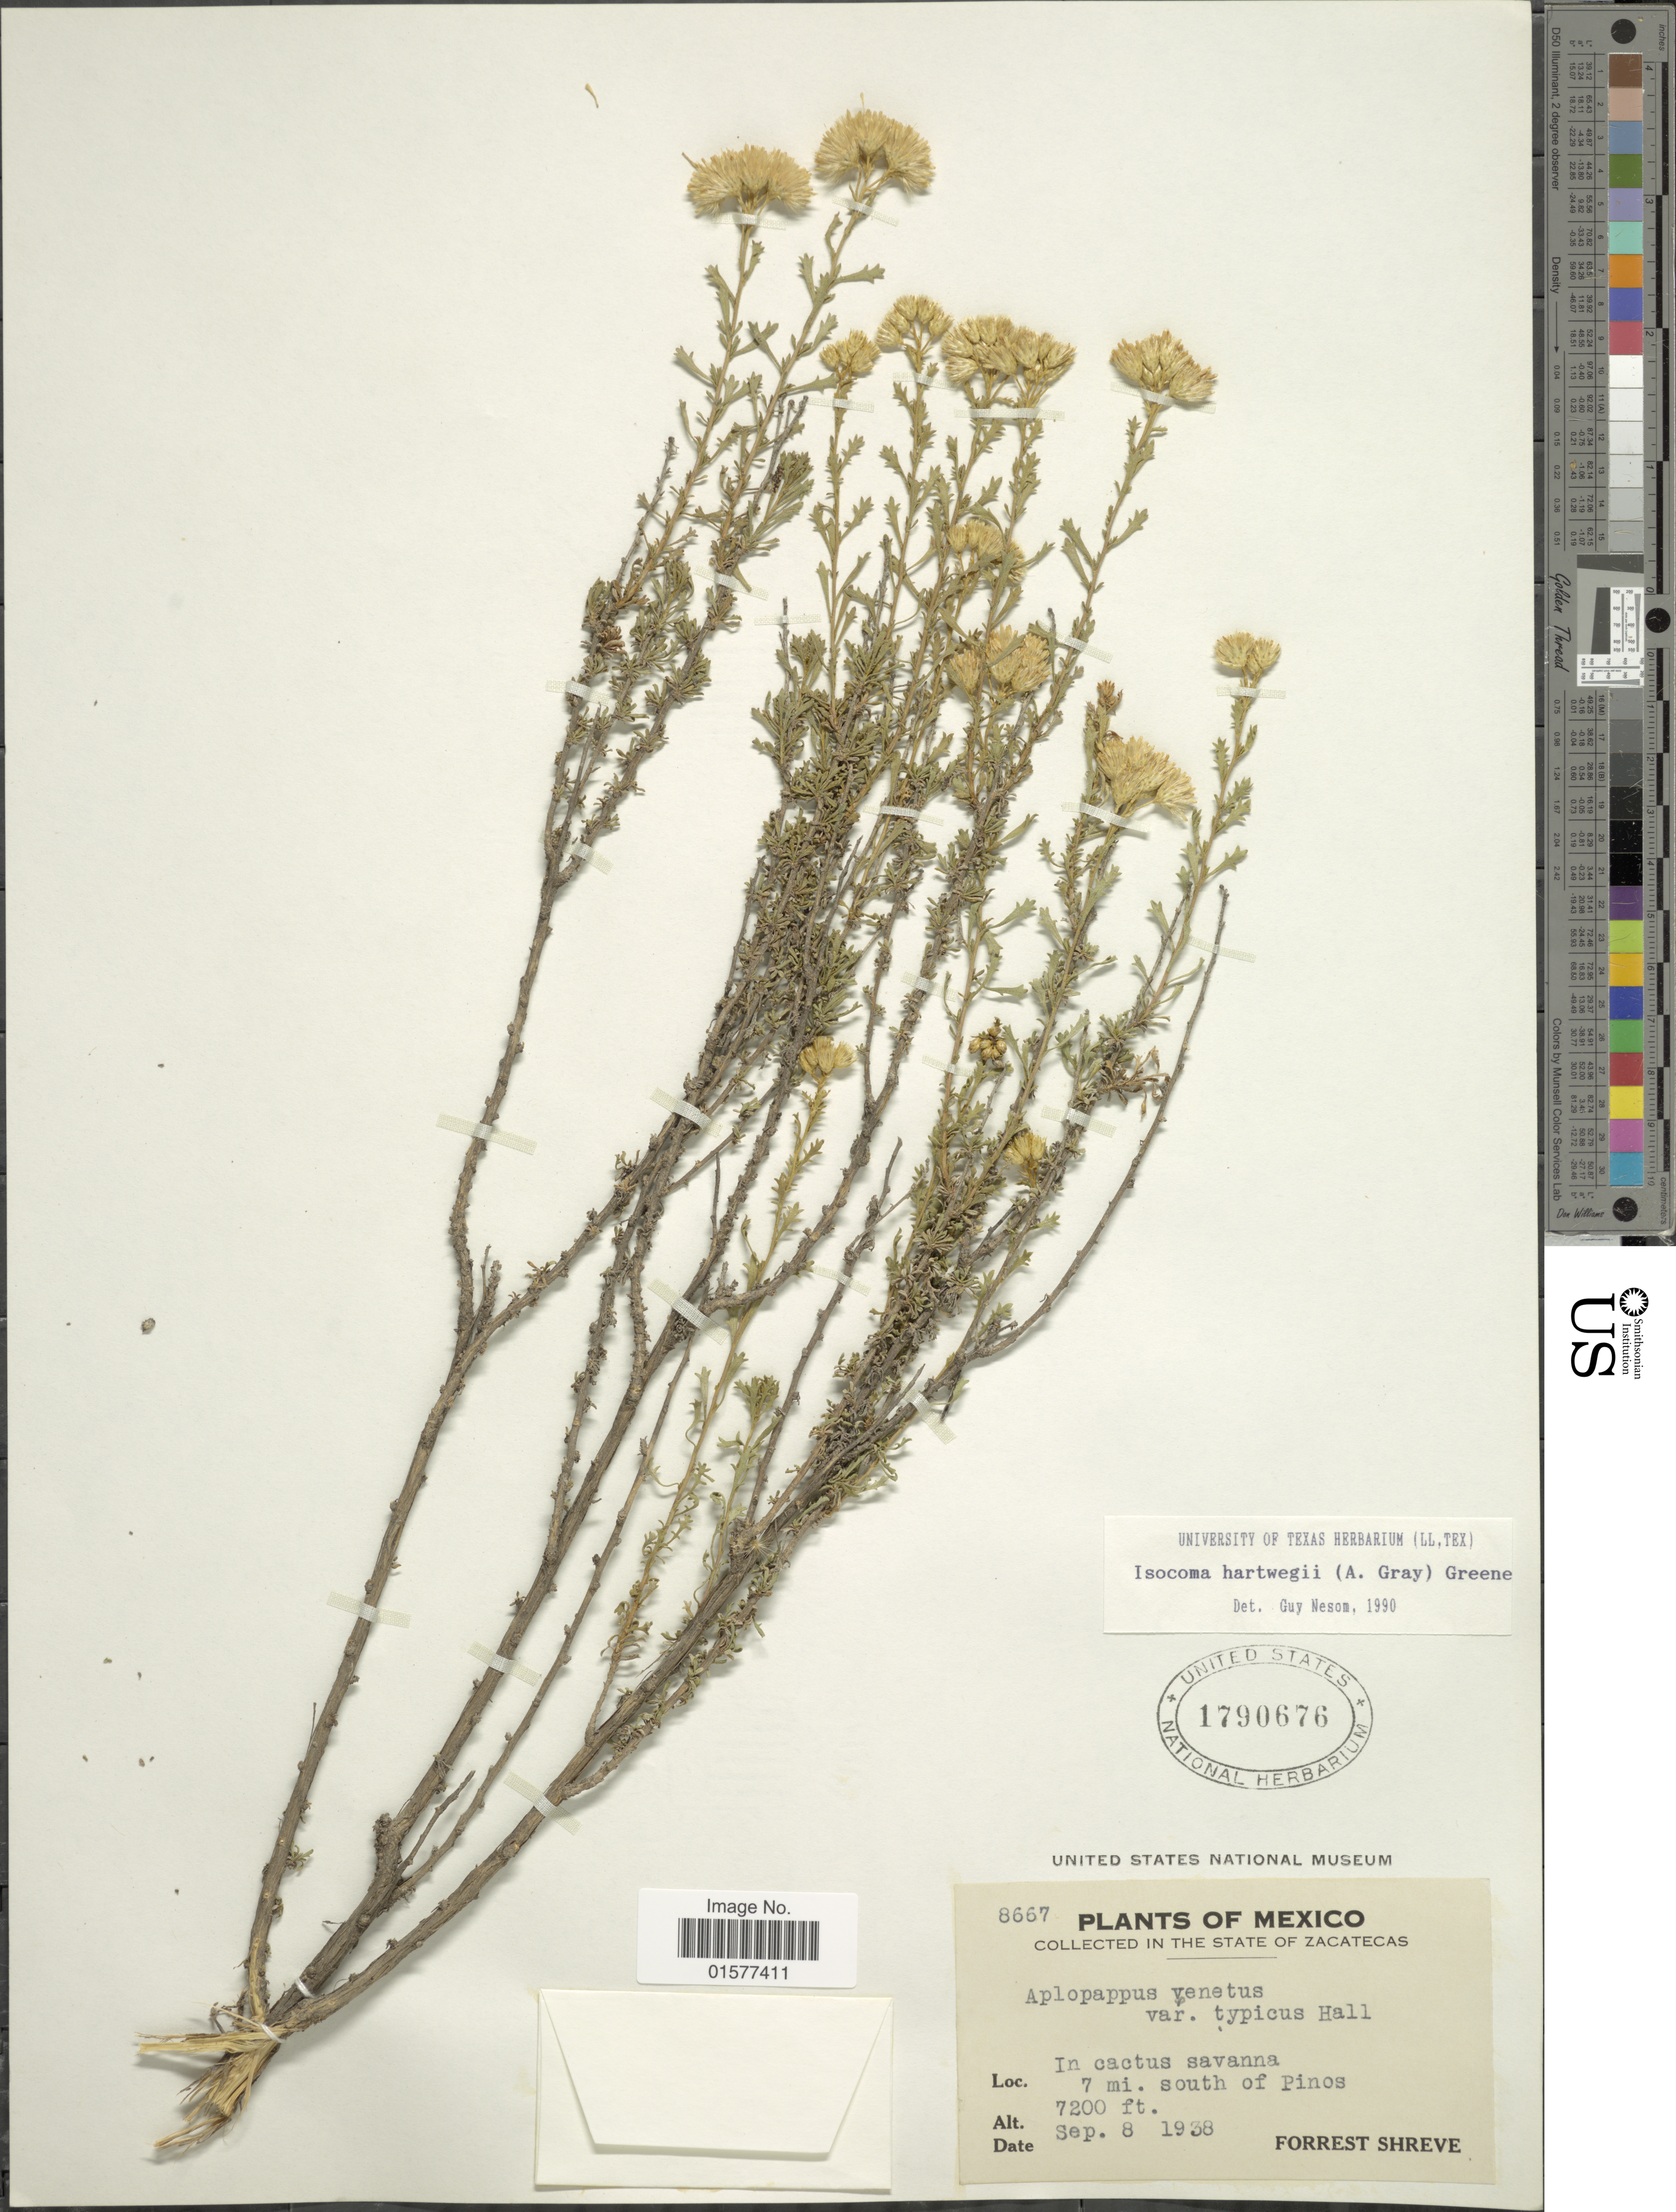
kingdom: Plantae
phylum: Tracheophyta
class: Magnoliopsida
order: Asterales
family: Asteraceae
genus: Isocoma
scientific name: Isocoma hartwegii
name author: (A. Gray) Greene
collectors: F. Shreve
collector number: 8667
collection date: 1938-09-08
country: Mexico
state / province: Zacatecas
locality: Collected in the State of Zacatecas, In cactus savanna, 7 mi. south of Pinos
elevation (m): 2195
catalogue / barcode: US 1790676